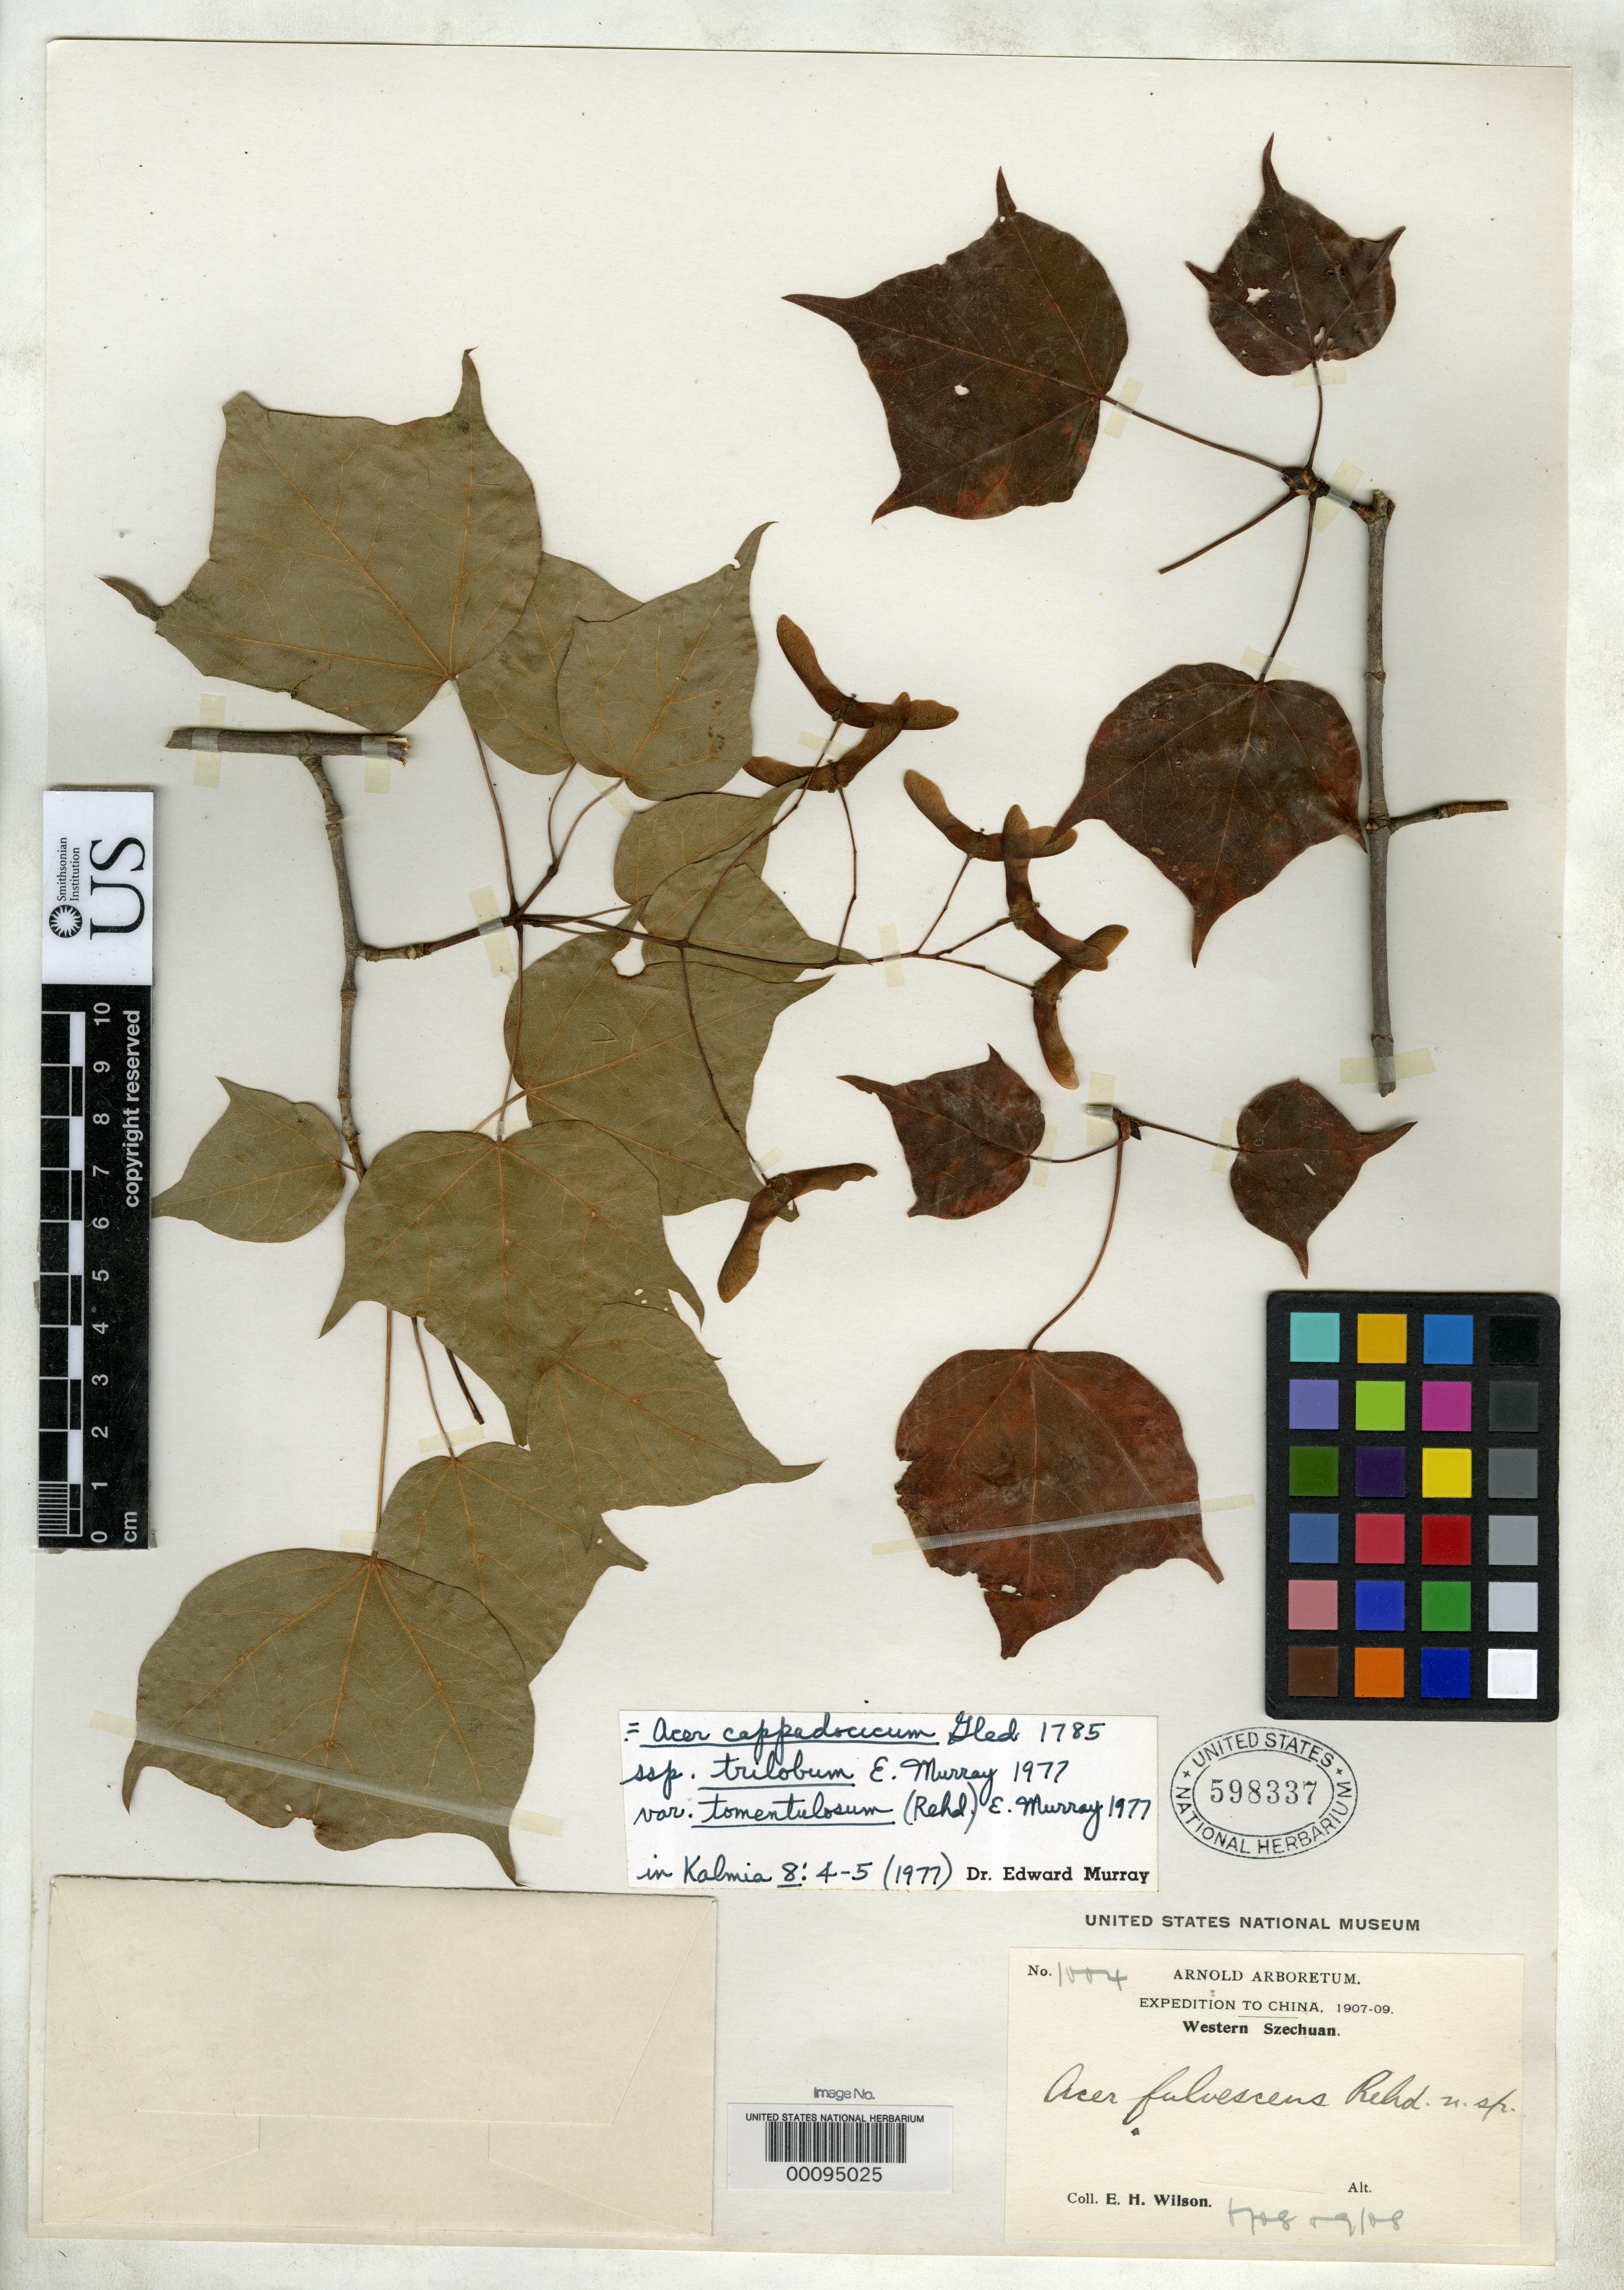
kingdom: Plantae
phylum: Tracheophyta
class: Magnoliopsida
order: Sapindales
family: Sapindaceae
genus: Acer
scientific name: Acer fulvescens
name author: Rehder in Sarg.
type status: Isosyntype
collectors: E. H. Wilson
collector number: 1004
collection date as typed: Sep 1908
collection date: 1908-09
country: China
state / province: Sichuan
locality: Wanhsien, Pan-lan-shan.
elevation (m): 2100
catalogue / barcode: US 598337